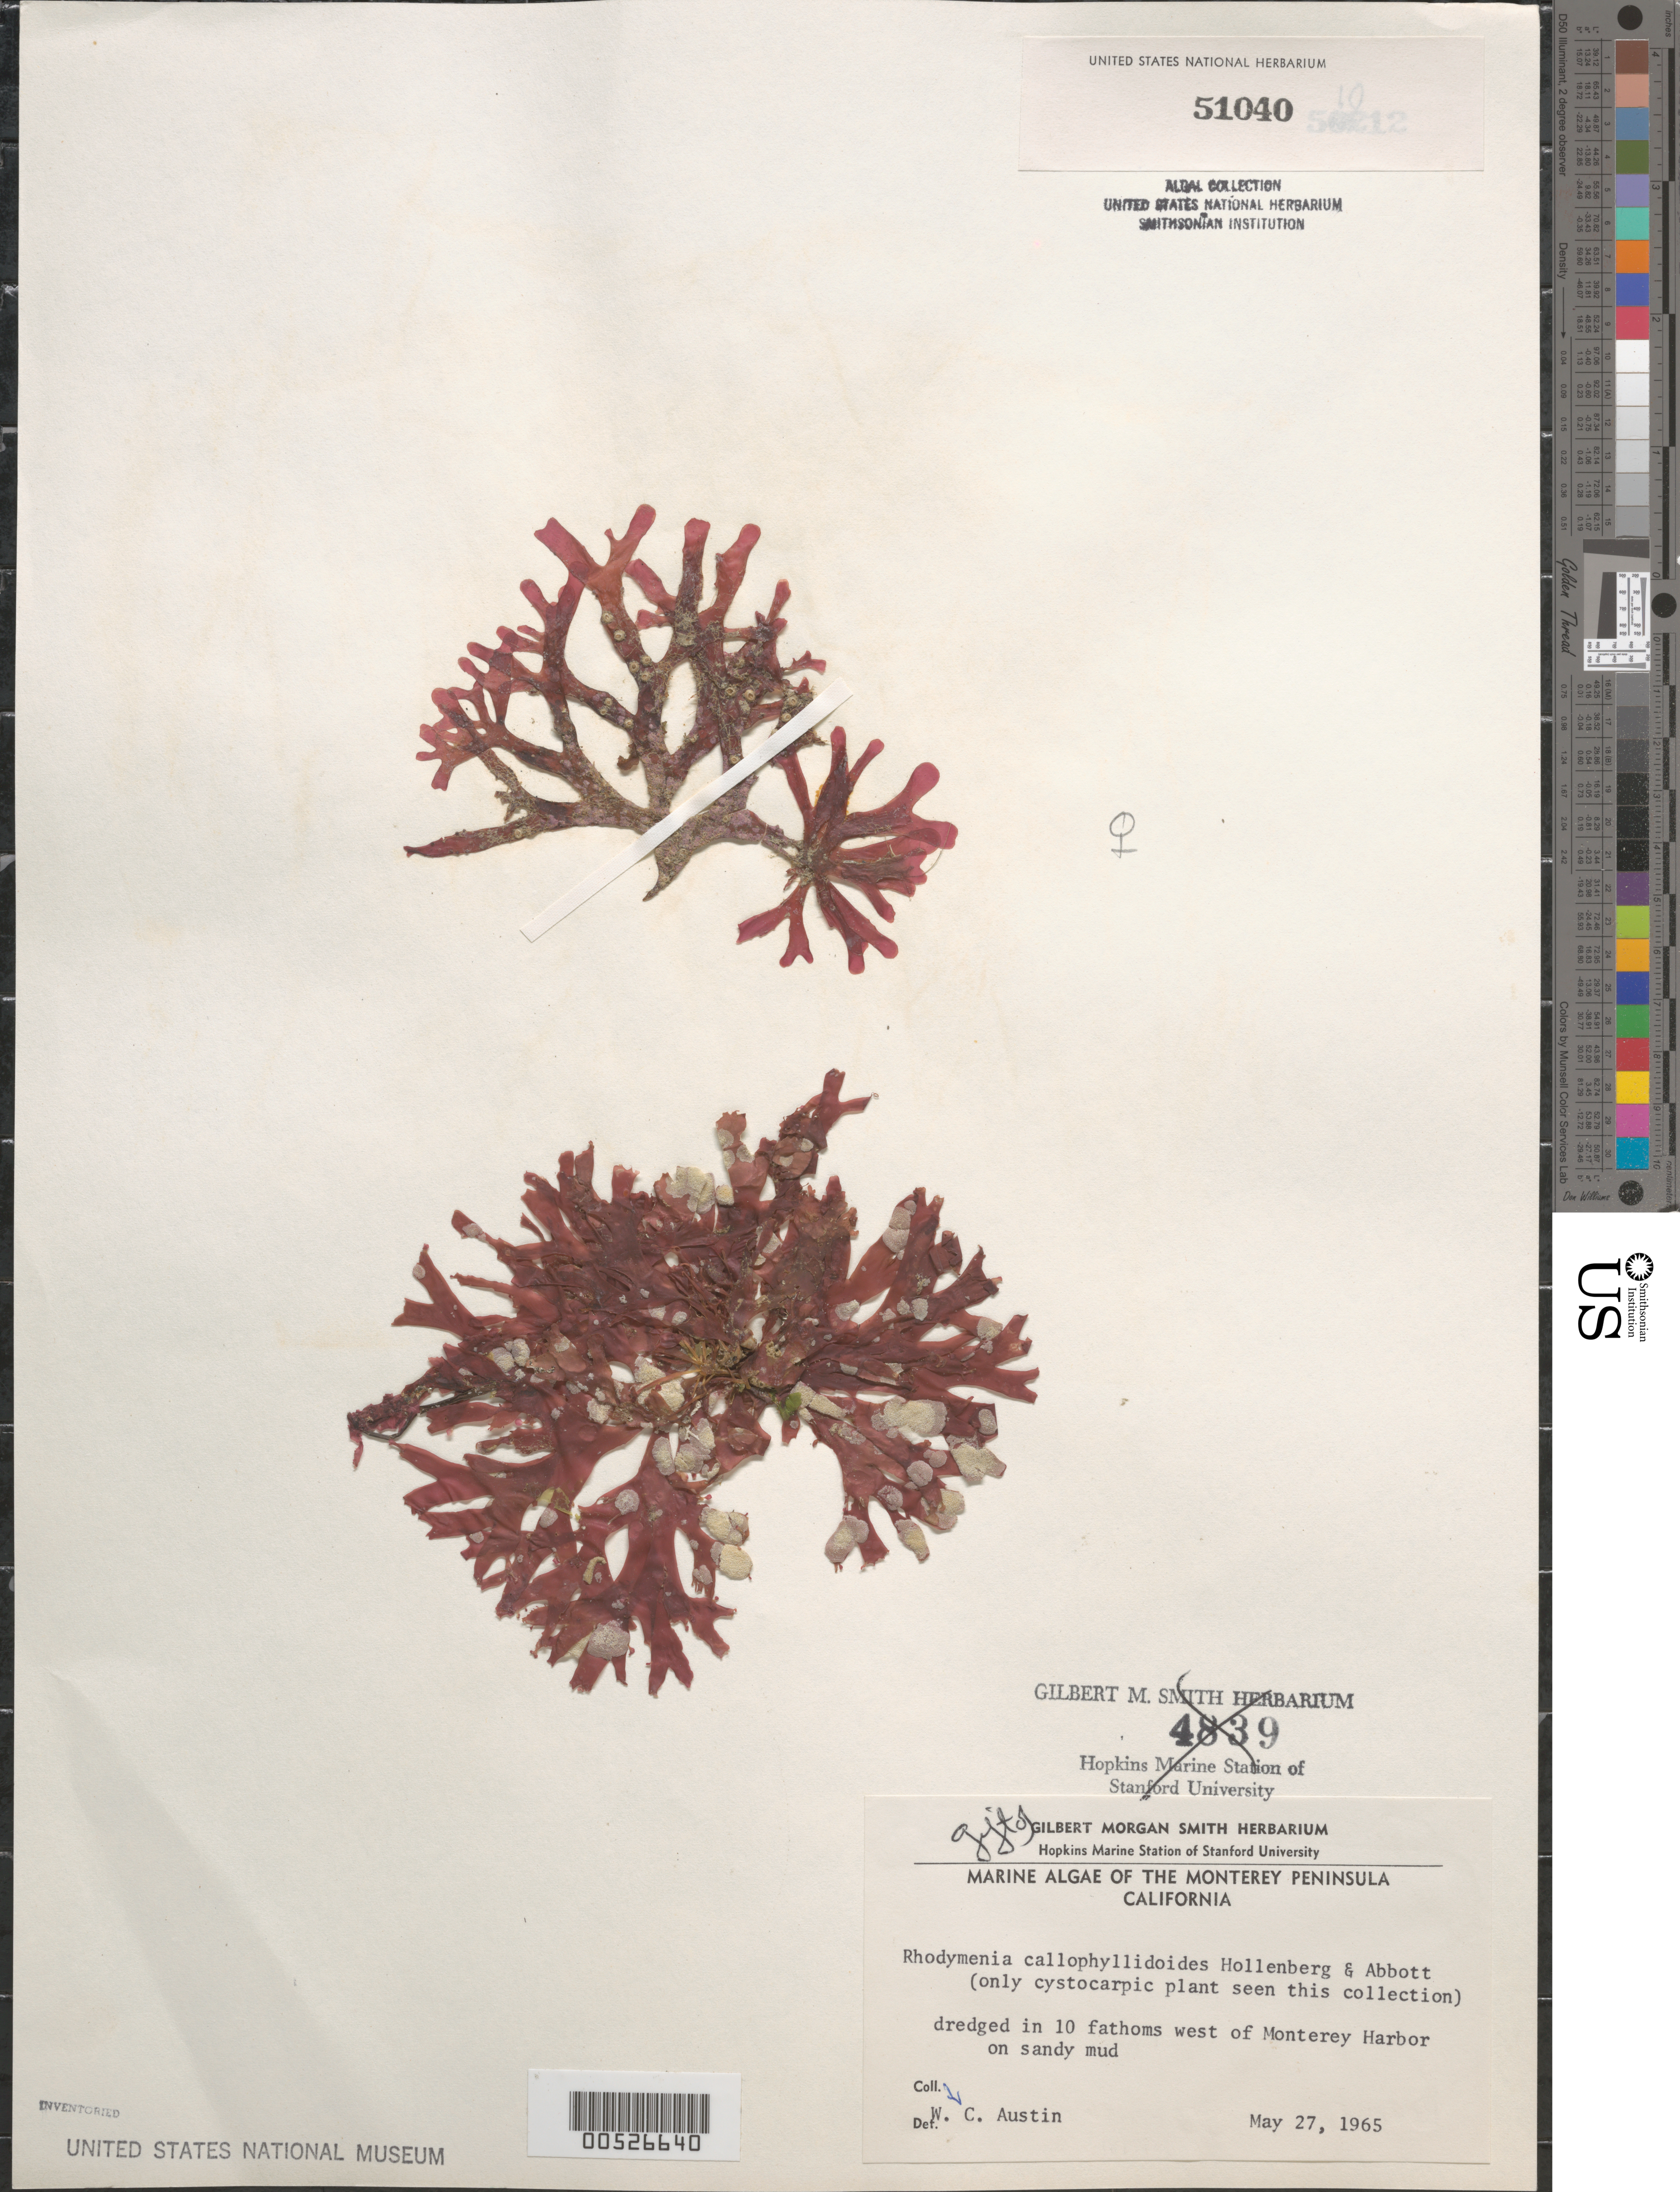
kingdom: Plantae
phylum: Rhodophyta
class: Florideophyceae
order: Rhodymeniales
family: Rhodymeniaceae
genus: Rhodymenia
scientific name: Rhodymenia callophyllidoides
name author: Hollenb. & I.A. Abbott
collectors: W. Austin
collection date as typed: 27 May 1965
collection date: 1965-05-27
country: United States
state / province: California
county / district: Monterey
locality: West of Monterey Harbor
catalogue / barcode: US 51040